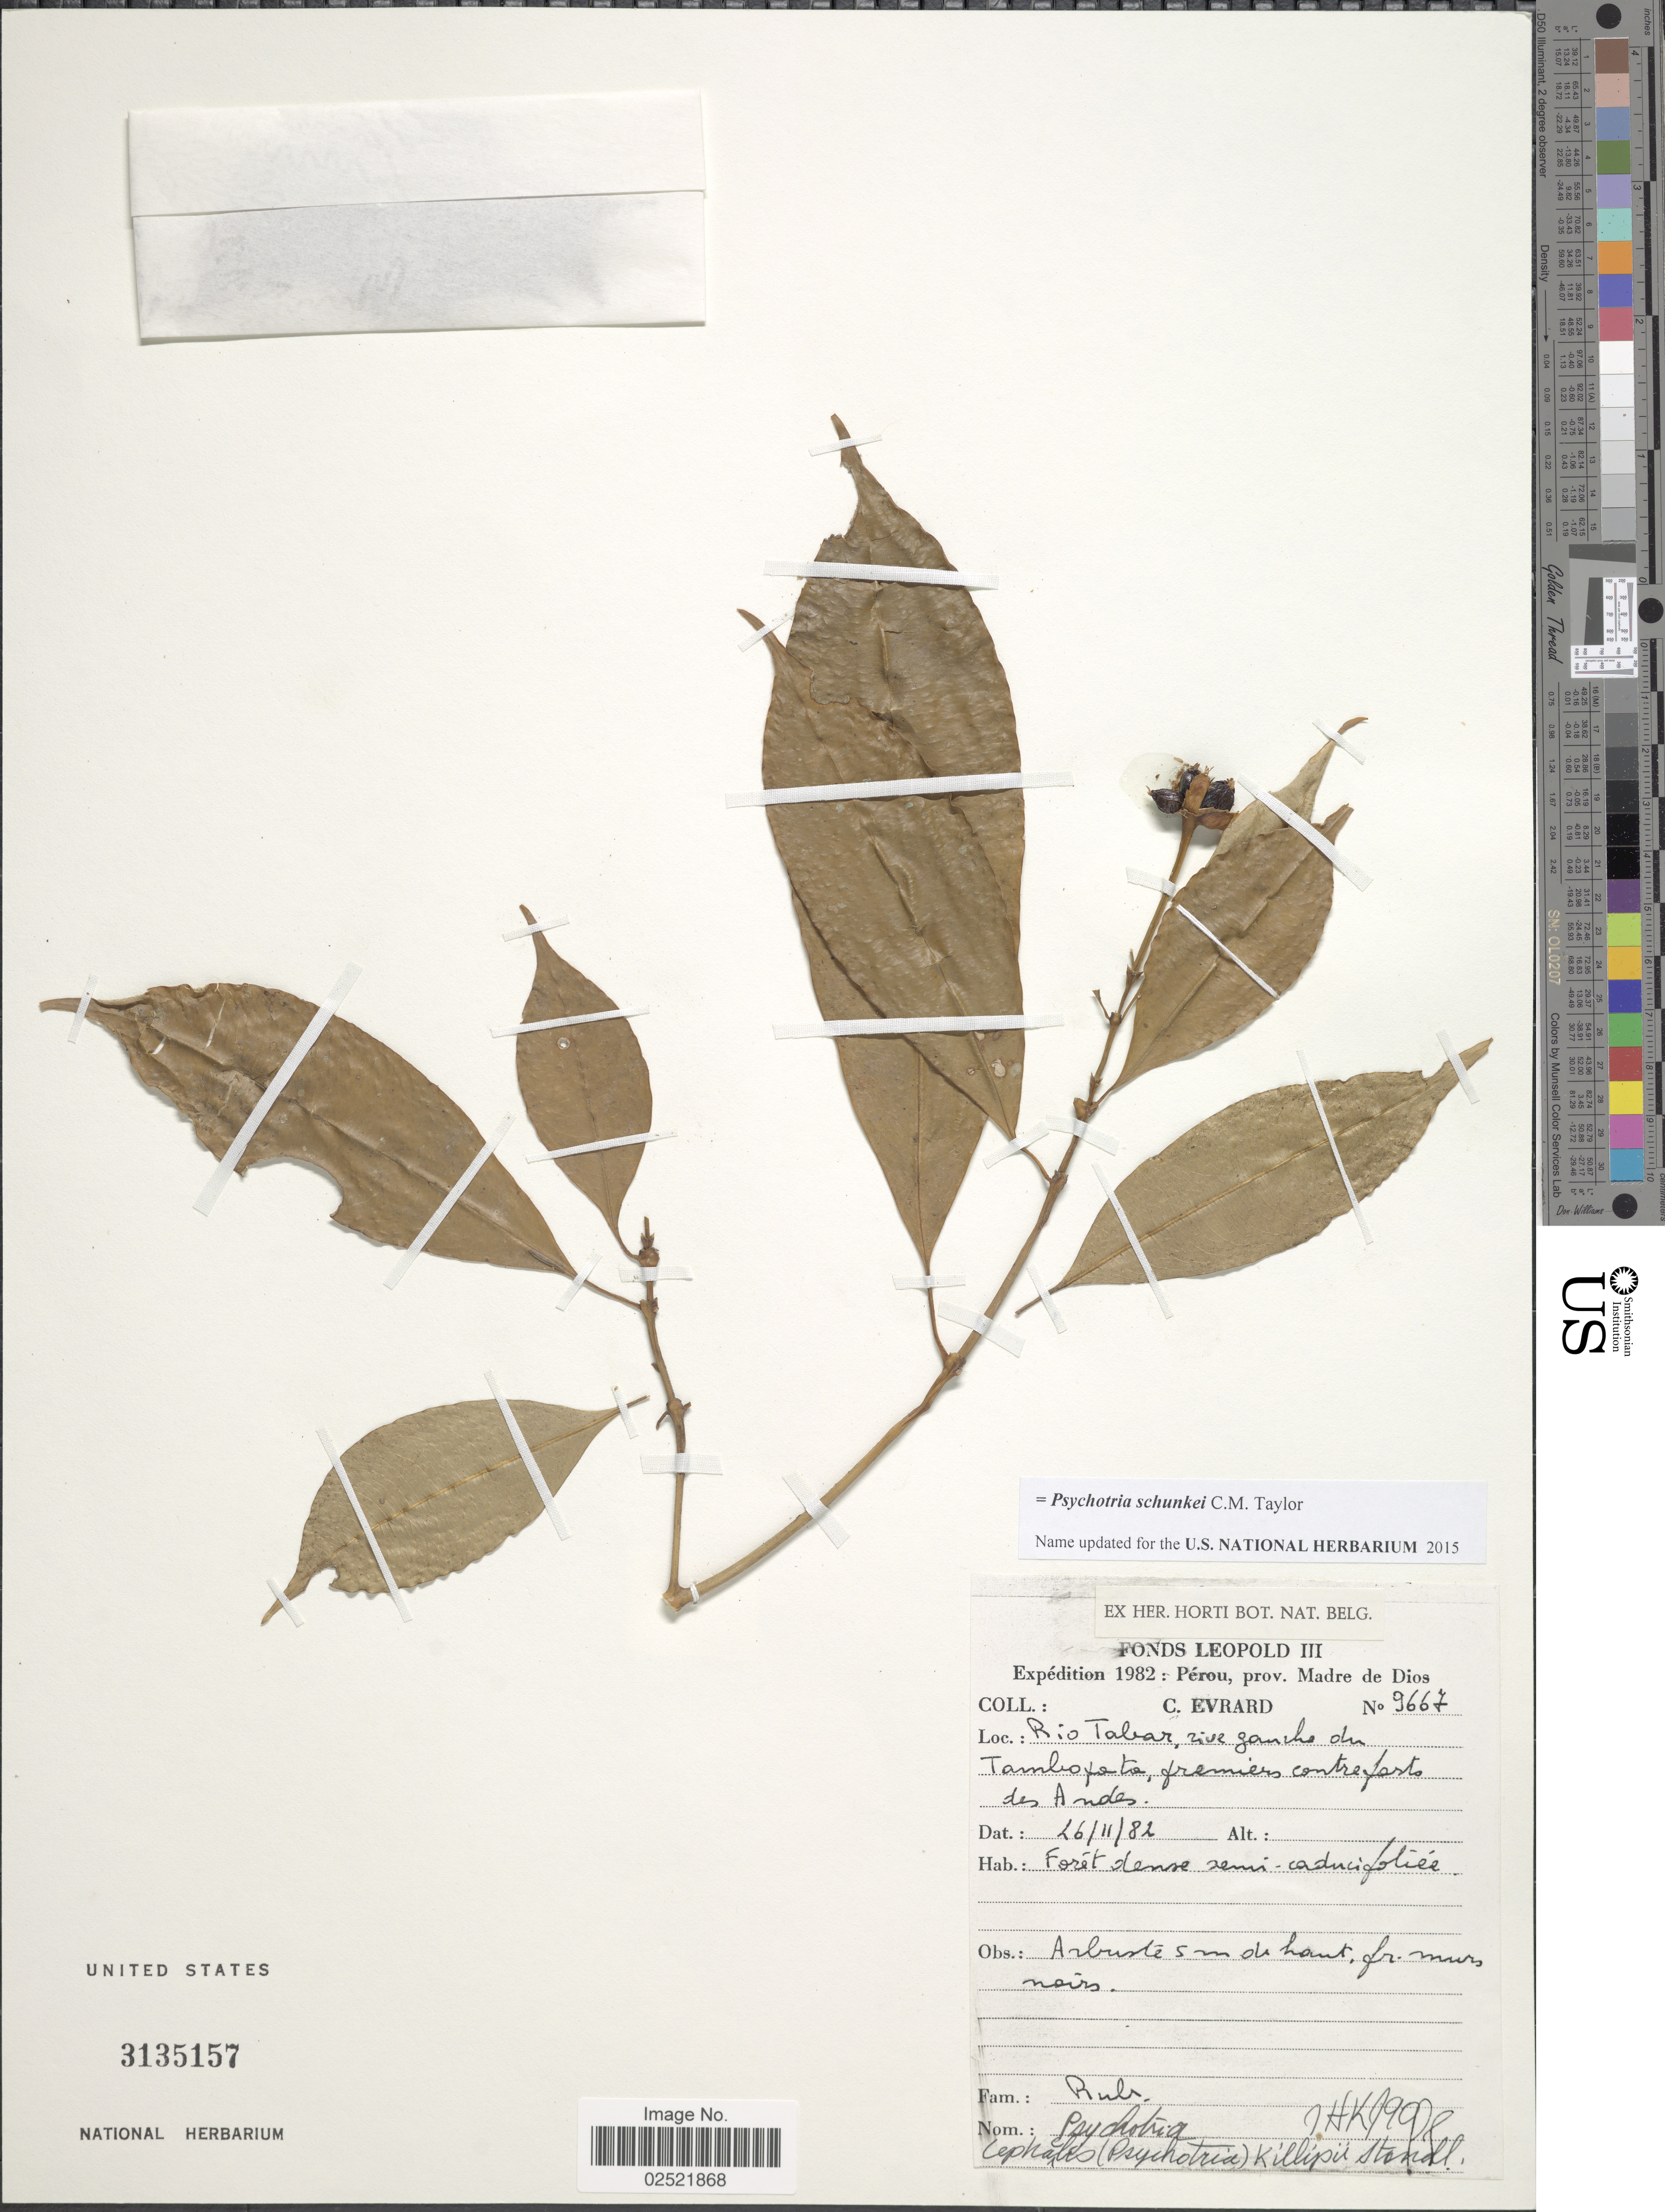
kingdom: Plantae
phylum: Tracheophyta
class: Magnoliopsida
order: Gentianales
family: Rubiaceae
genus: Psychotria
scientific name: Psychotria schunkei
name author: C.M. Taylor in Brako & Zarucchi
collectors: C. Evrard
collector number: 9667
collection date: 1982-11-26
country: Peru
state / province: Madre de Dios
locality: Rio Tabar, Andes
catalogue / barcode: US 3135157